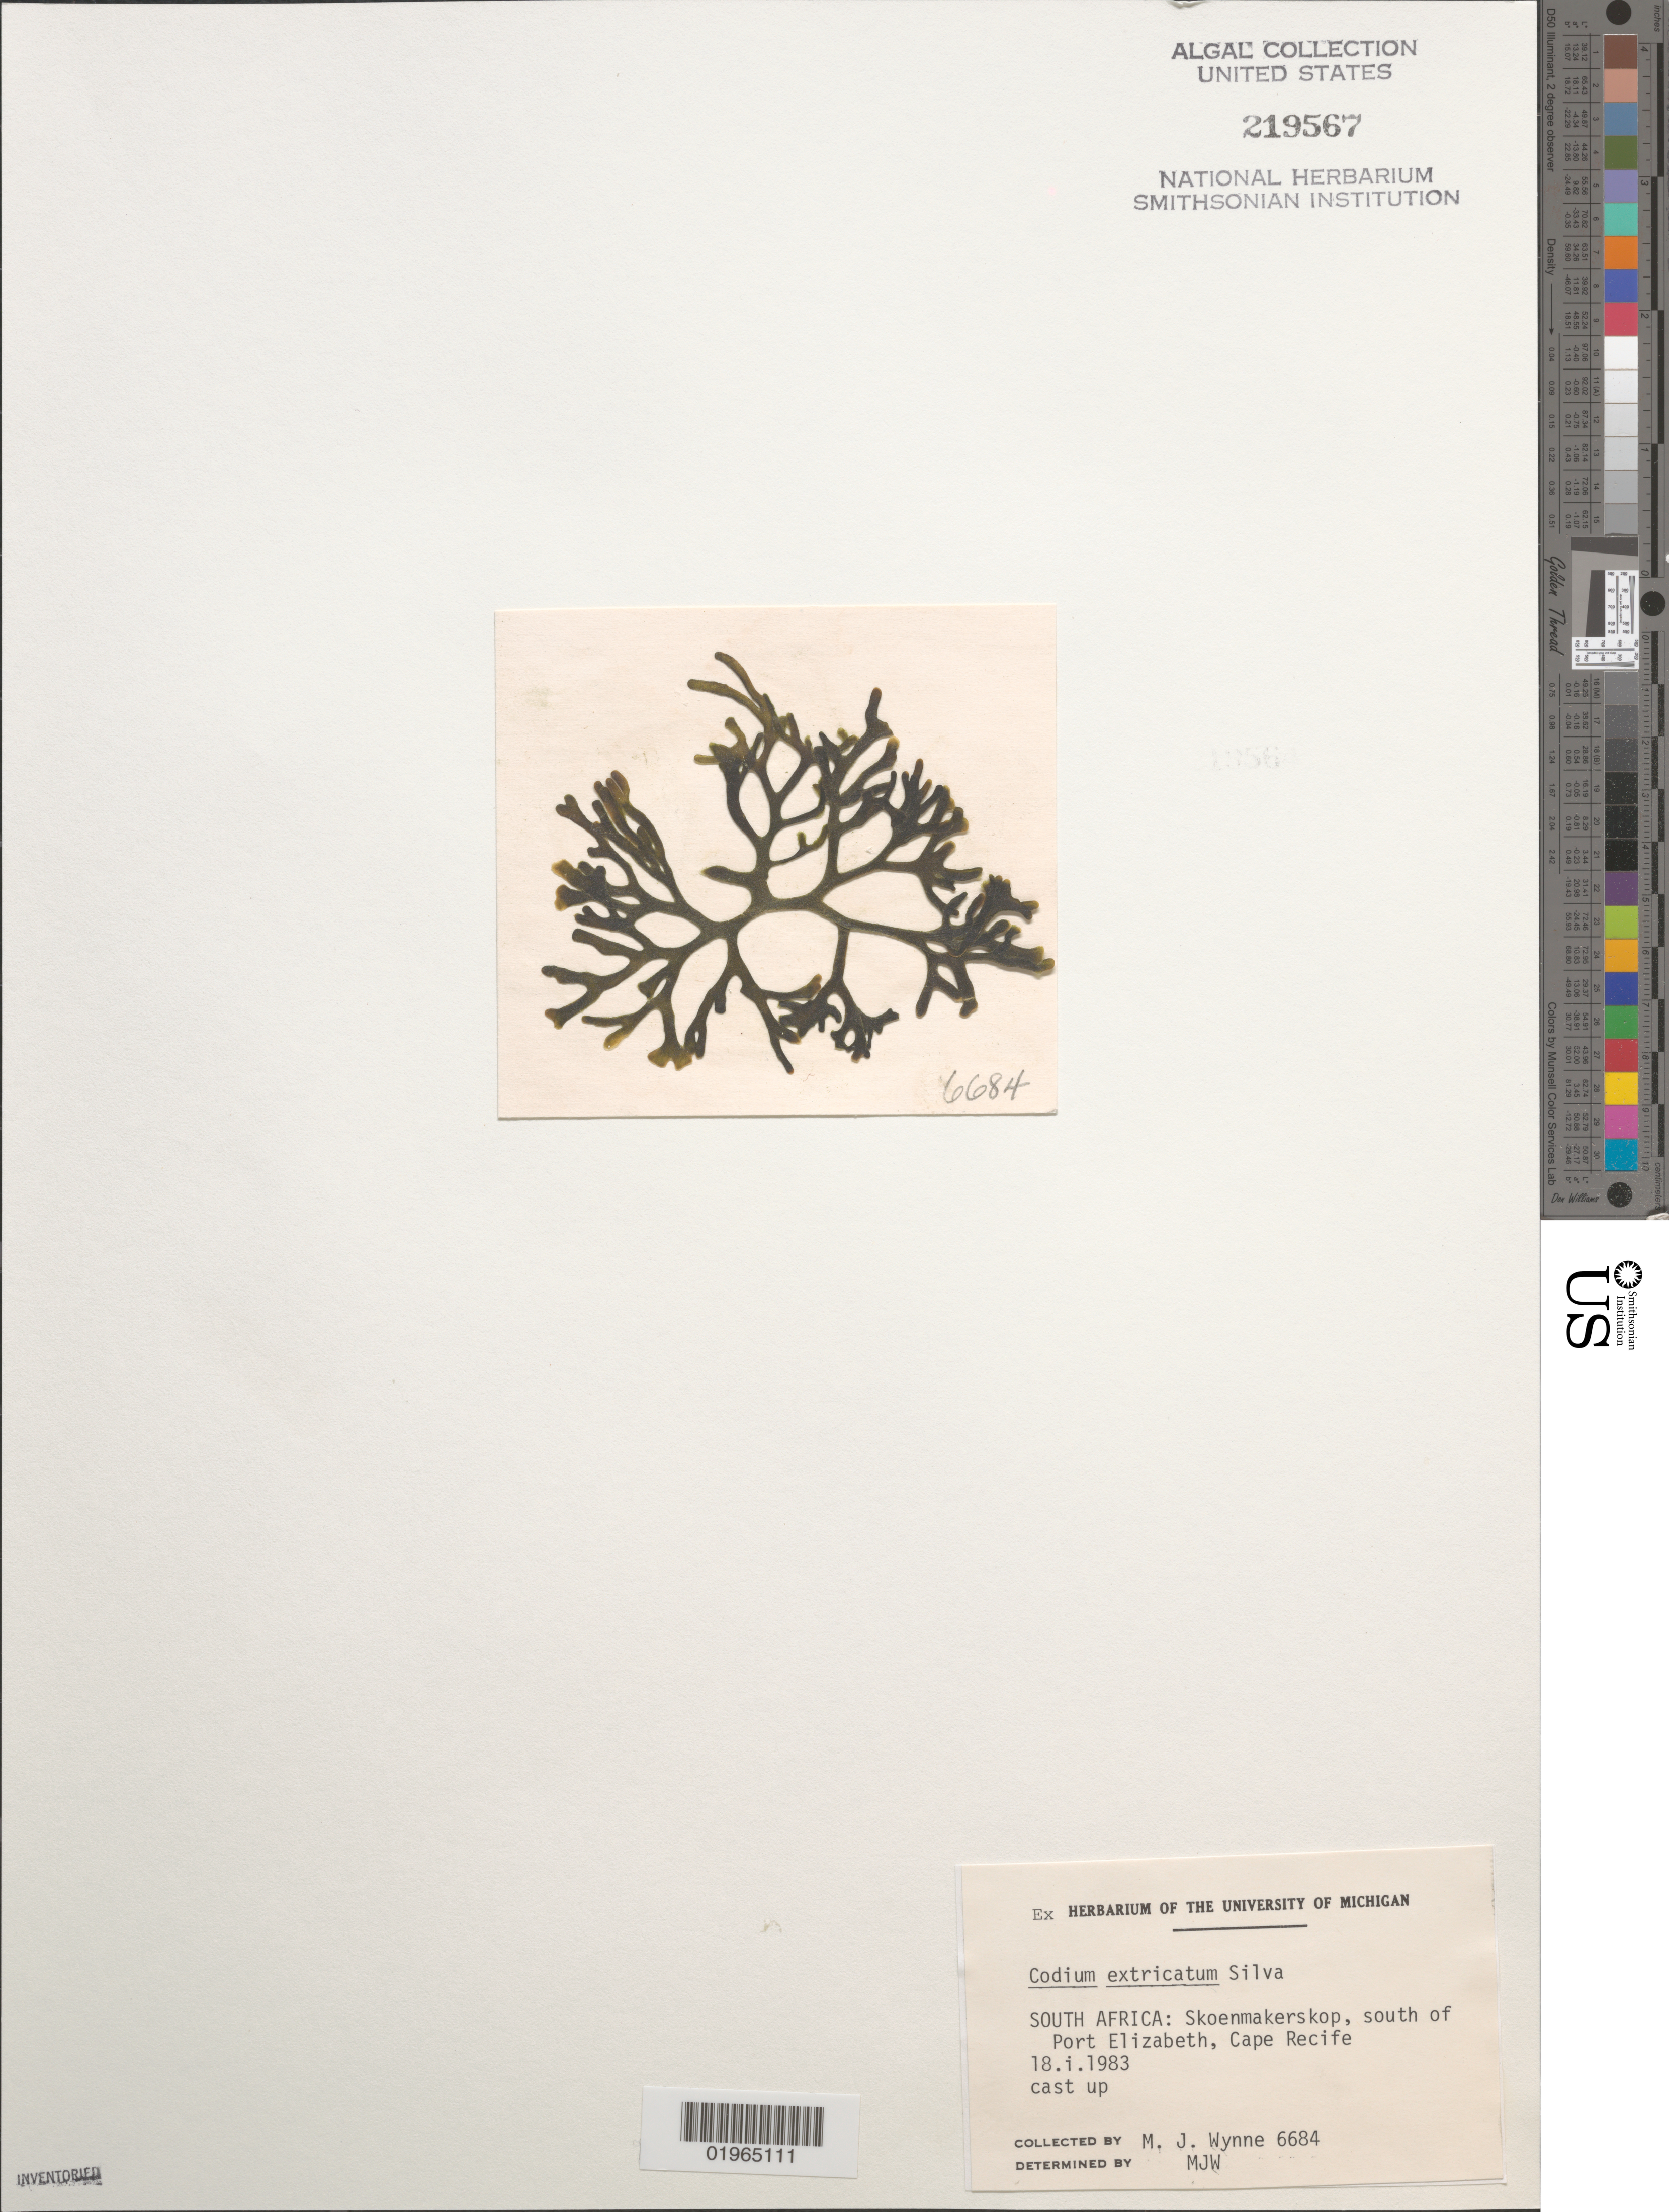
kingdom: Plantae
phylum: Chlorophyta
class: Ulvophyceae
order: Bryopsidales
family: Codiaceae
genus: Codium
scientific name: Codium extricatum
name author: P.C. Silva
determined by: Wynne, M. J.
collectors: M.J. Wynne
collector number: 6684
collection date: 1983-01-18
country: South Africa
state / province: Eastern Cape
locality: Port Elizabeth. Skoenmakerskop, Cape Recife.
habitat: Cast up.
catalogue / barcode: US 219567